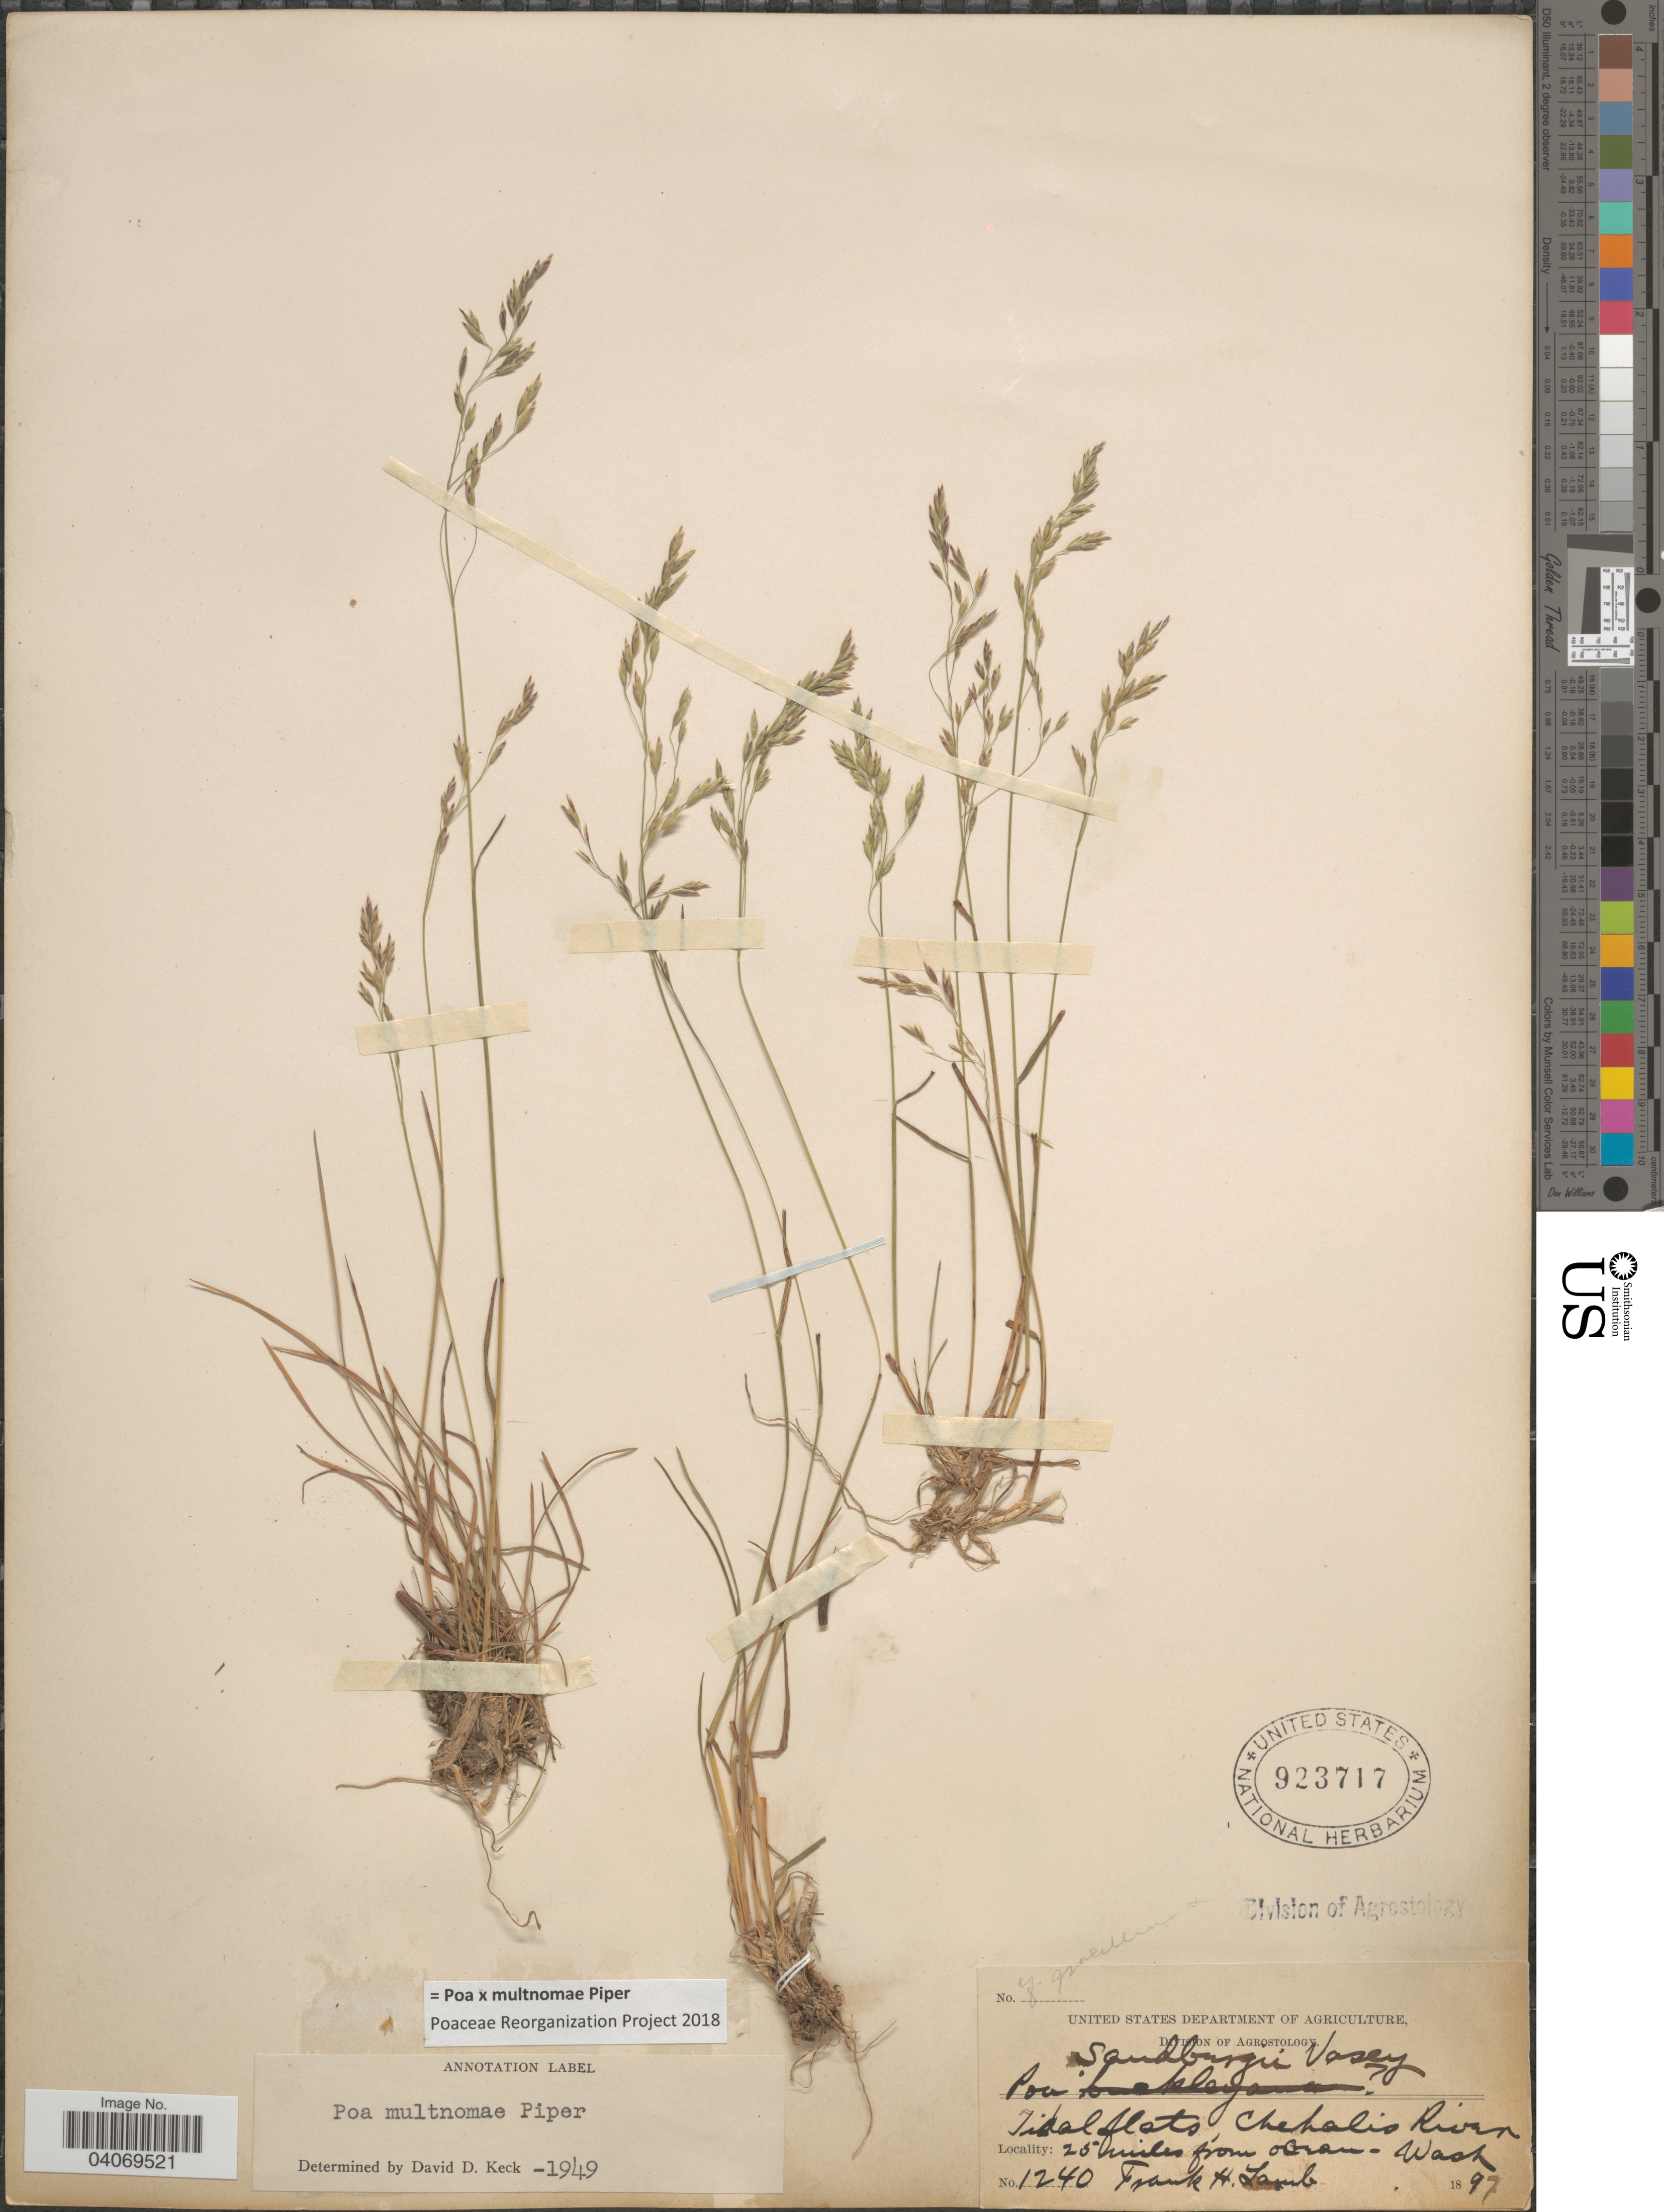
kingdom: Plantae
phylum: Tracheophyta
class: Liliopsida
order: Poales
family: Poaceae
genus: Poa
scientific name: Poa x multnomae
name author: Piper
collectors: F. H. Lamb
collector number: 1240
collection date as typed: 1897-07-04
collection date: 1897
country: United States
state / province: Washington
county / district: Grays Harbor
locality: Tidal flats, Chehalis Rive. 25 miles from ocean.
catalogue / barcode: US 923717